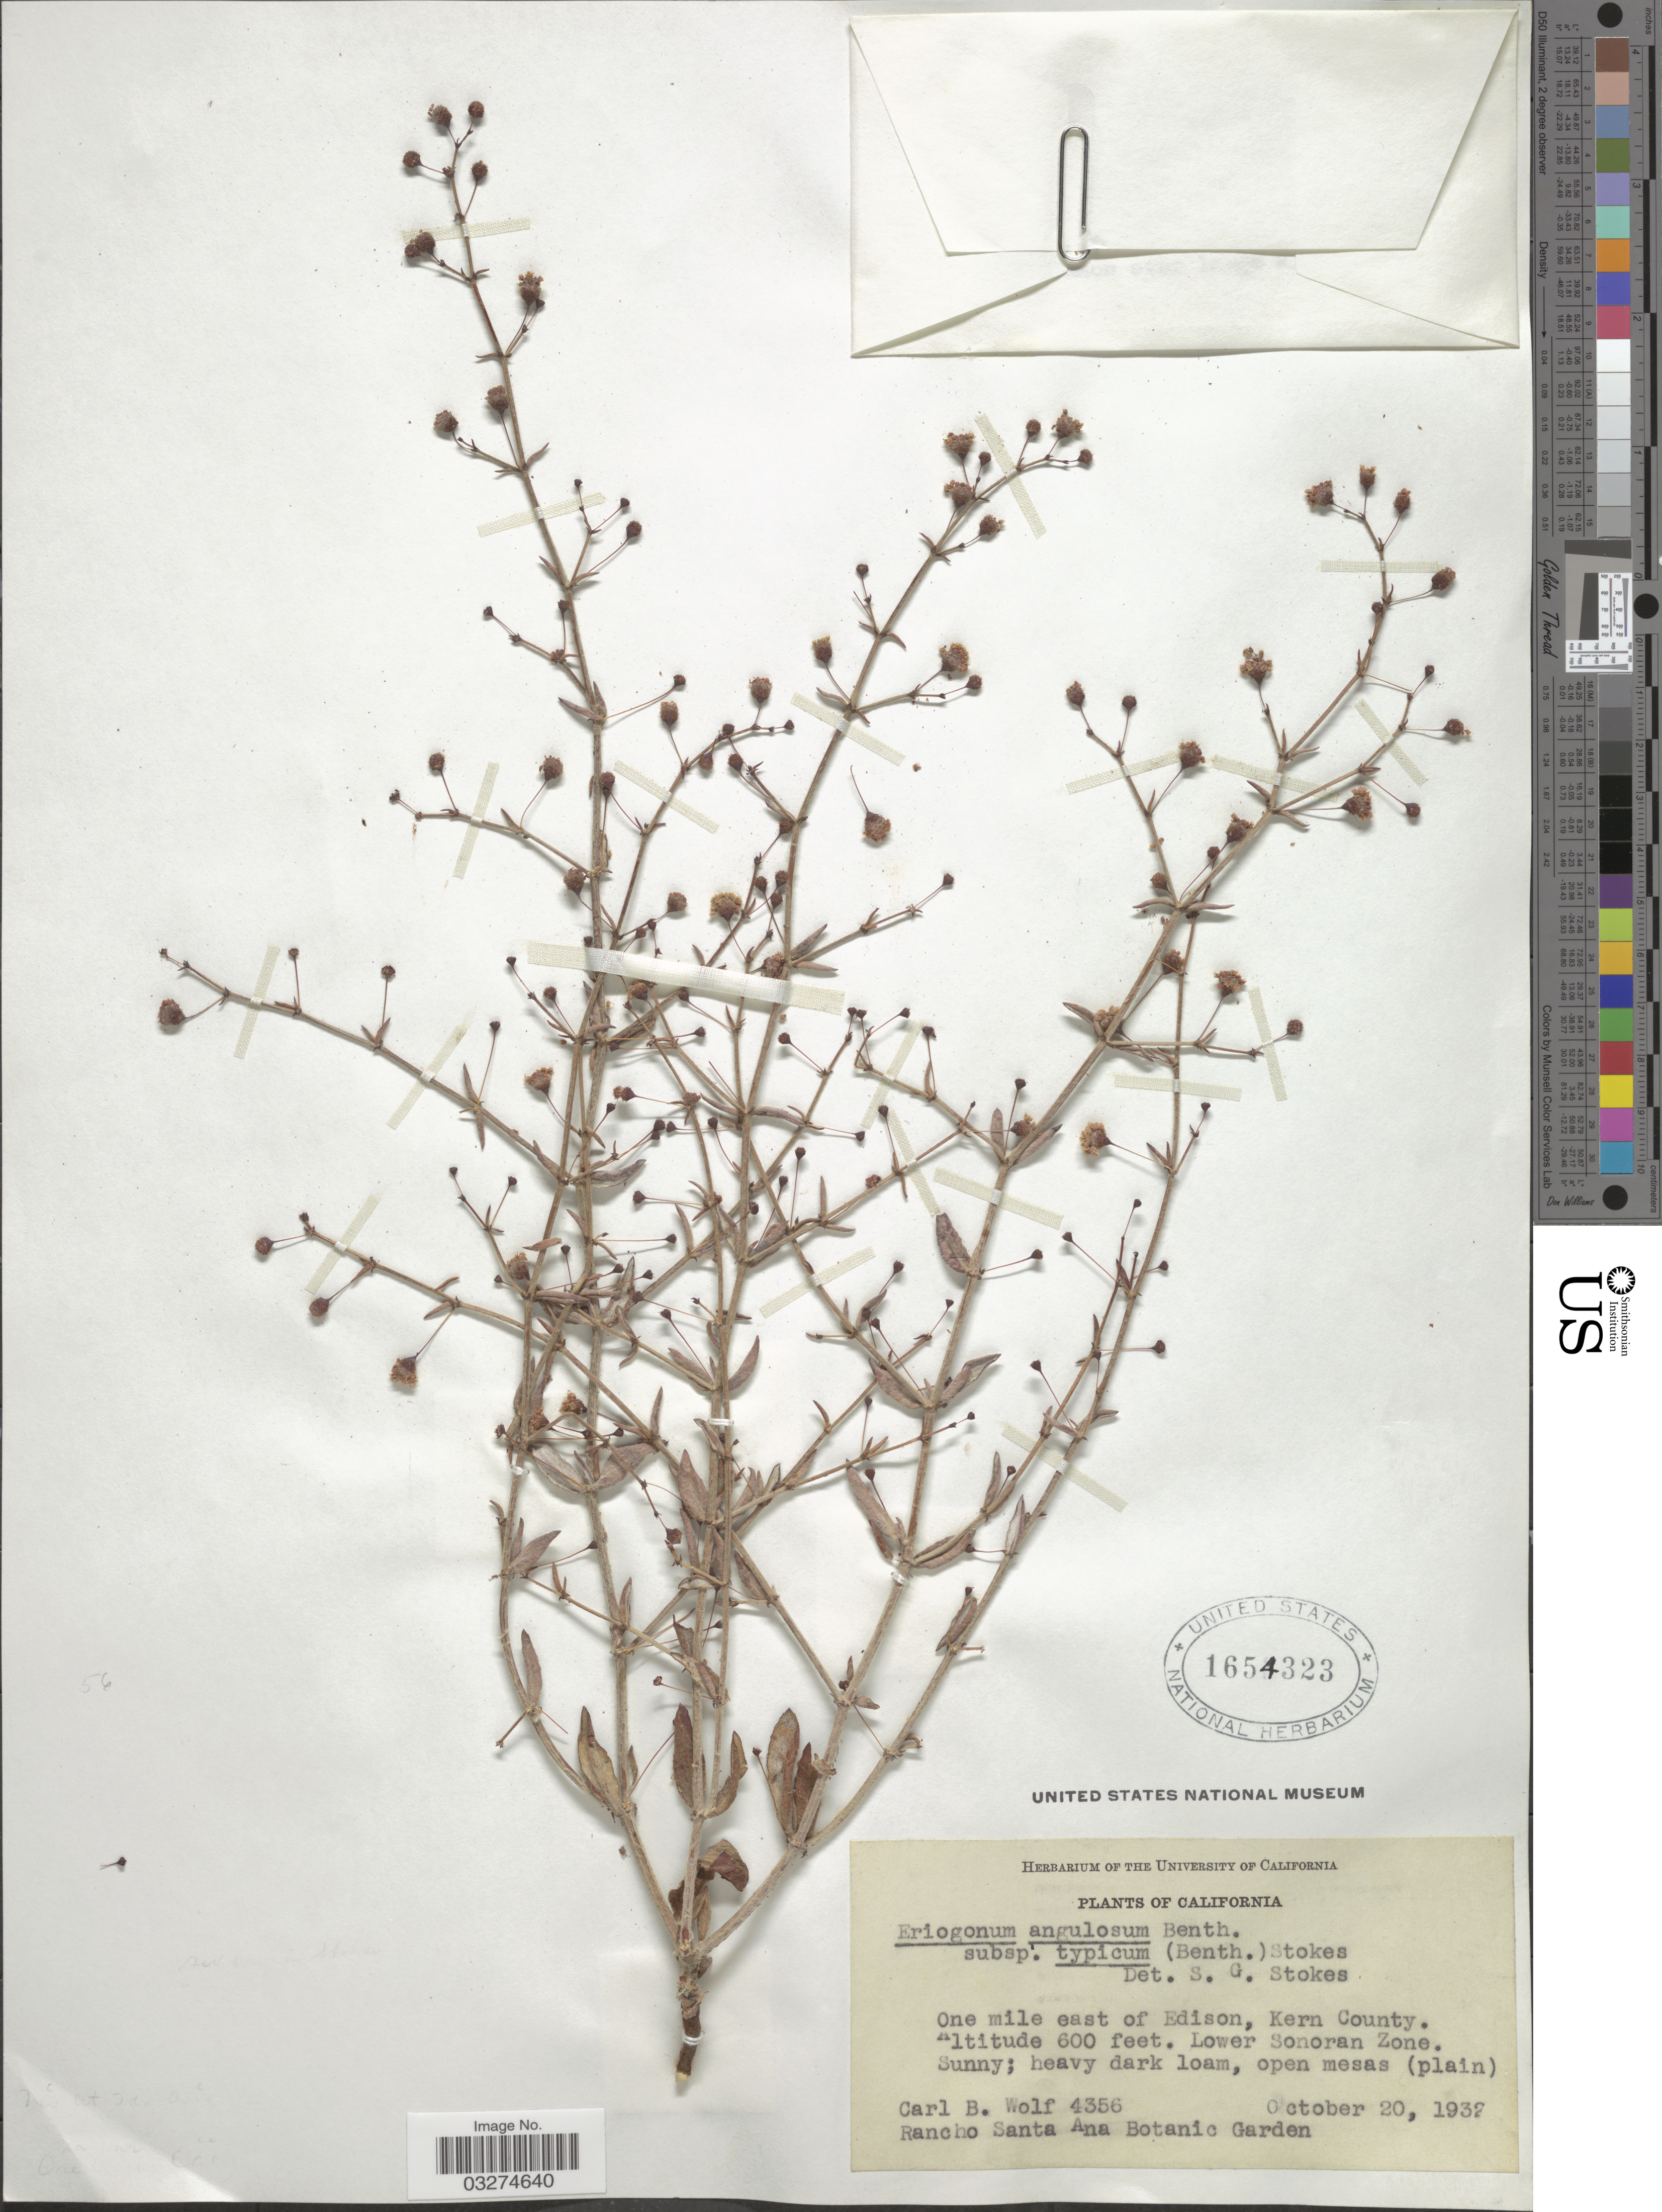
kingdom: Plantae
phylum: Tracheophyta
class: Magnoliopsida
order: Caryophyllales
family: Polygonaceae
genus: Eriogonum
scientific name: Eriogonum angulosum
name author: Benth.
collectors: C. B. Wolf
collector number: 4356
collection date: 1932-10-20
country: United States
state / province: California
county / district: Kern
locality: One mile east of Edison, Kern County. Lower Sonoran Zone.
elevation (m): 183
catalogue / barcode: US 1654323